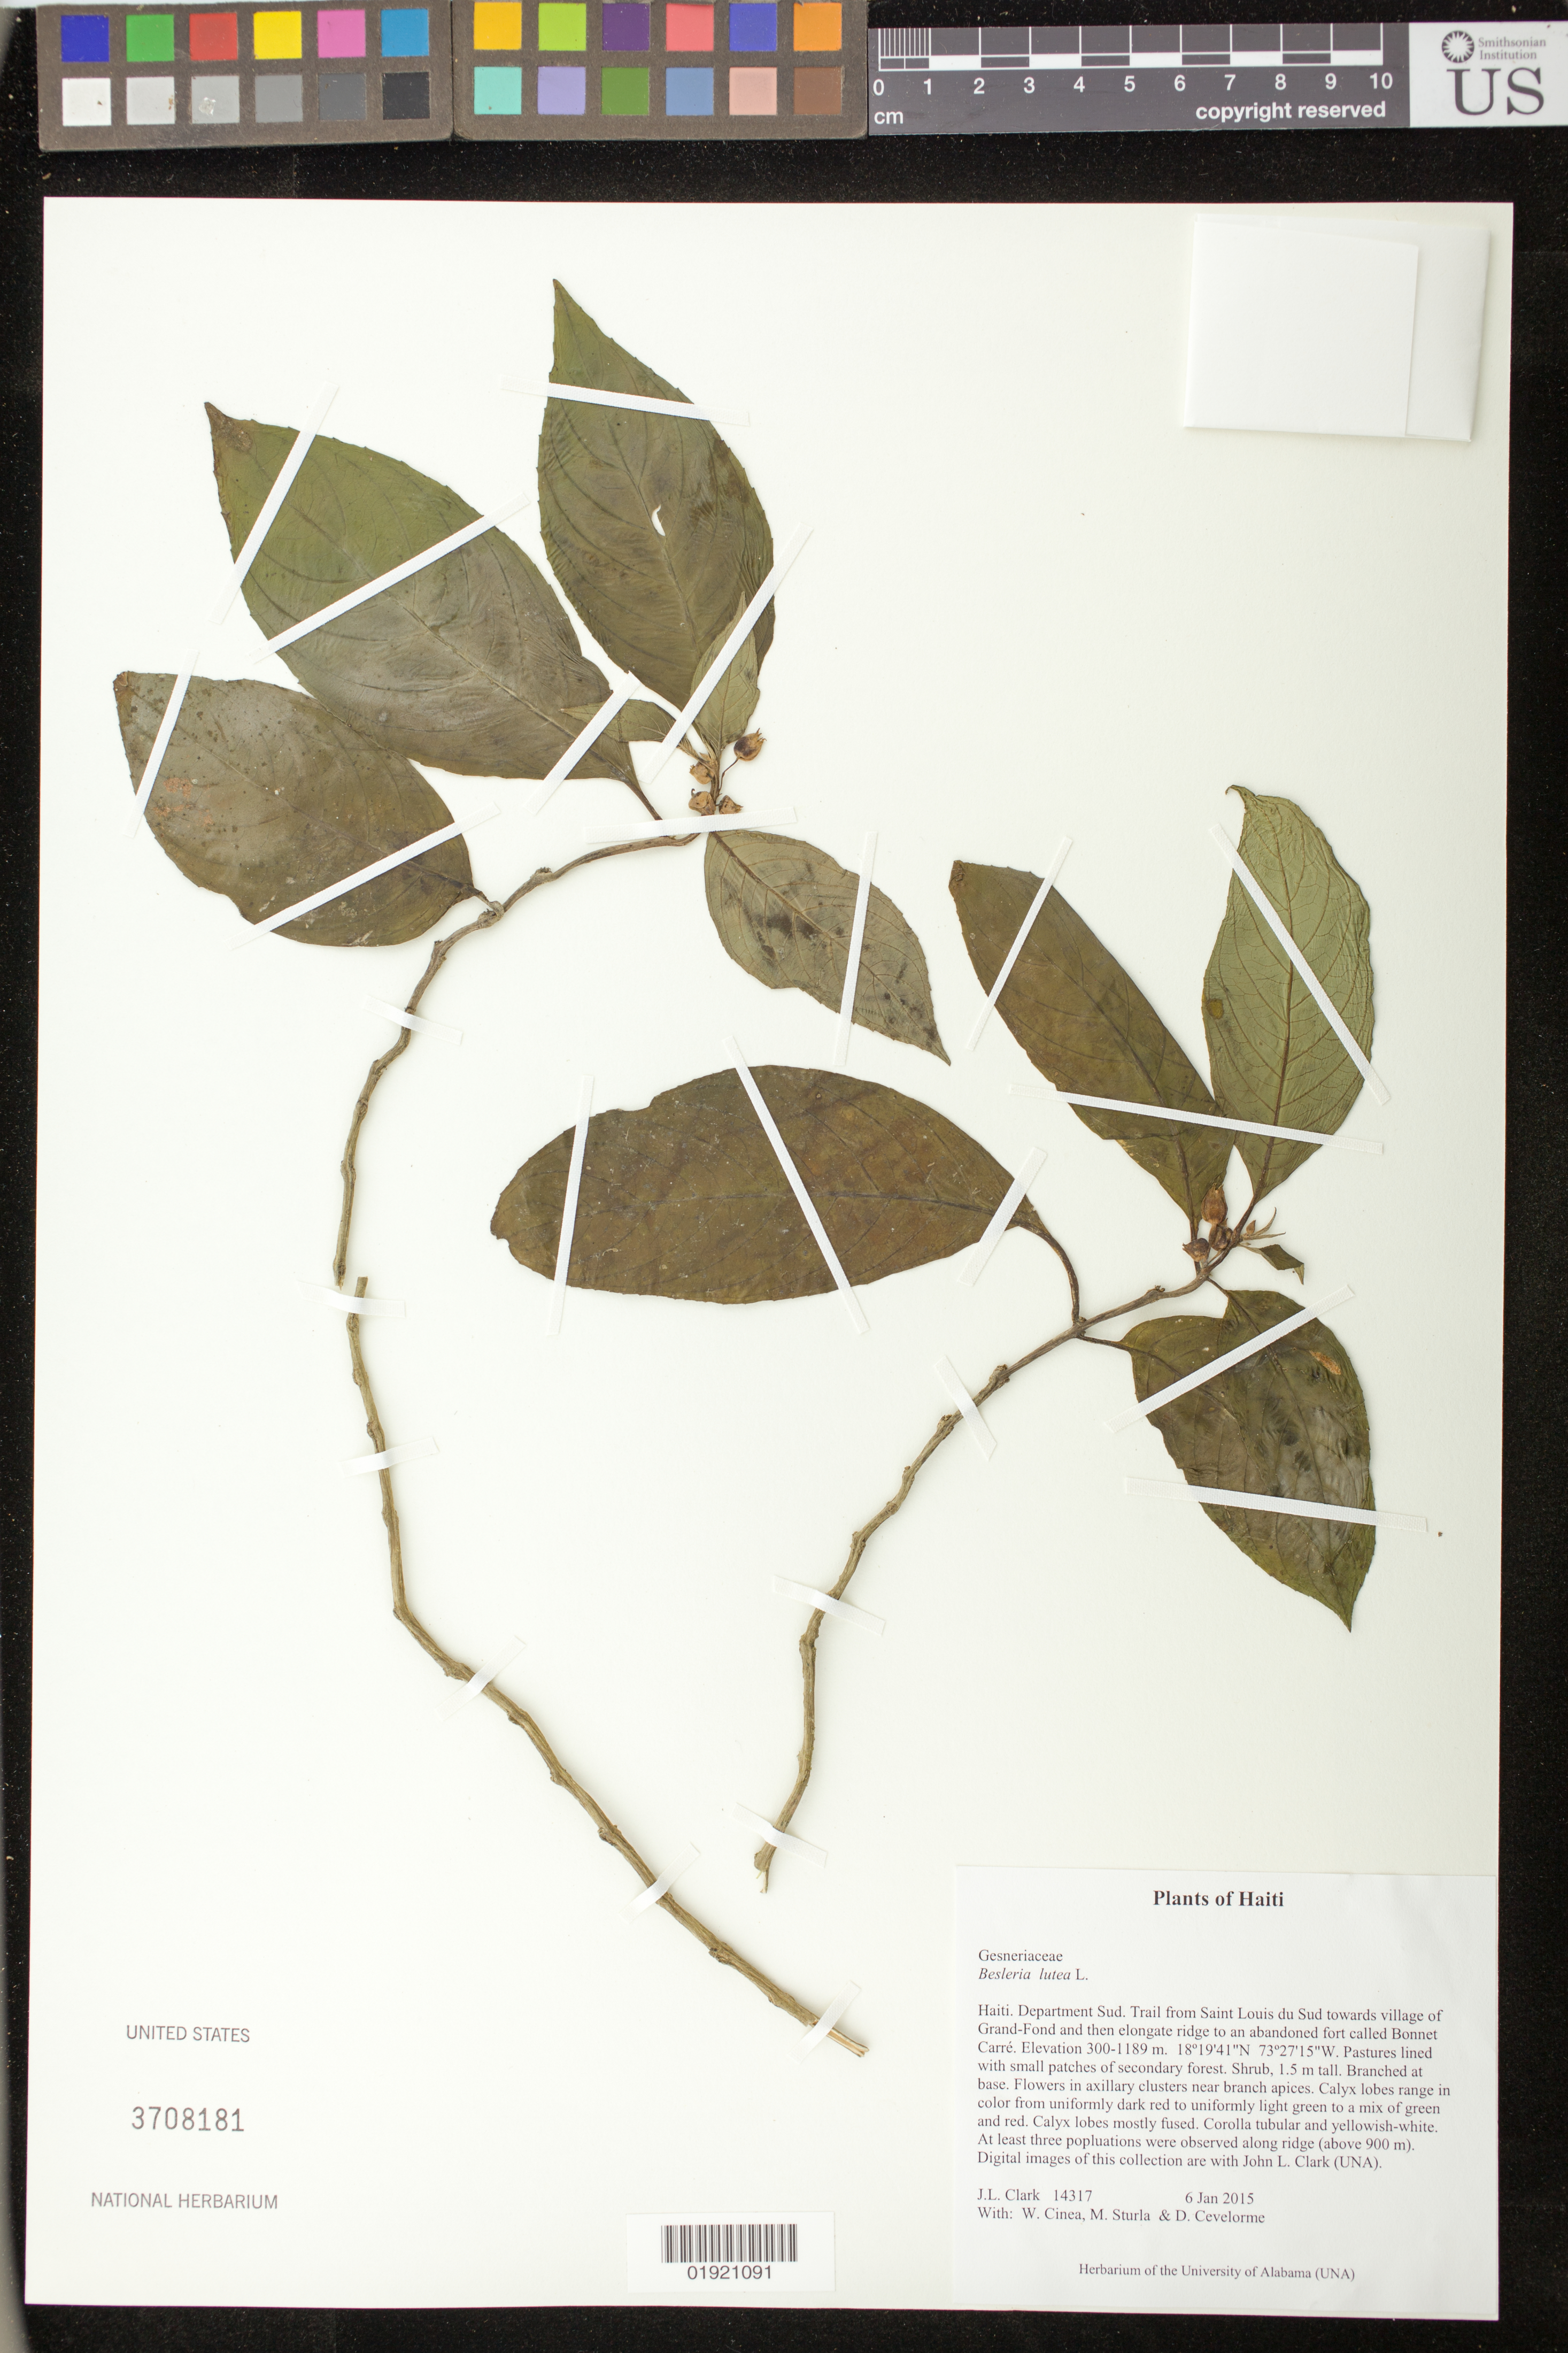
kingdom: Plantae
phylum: Tracheophyta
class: Magnoliopsida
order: Lamiales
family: Gesneriaceae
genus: Besleria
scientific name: Besleria lutea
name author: L.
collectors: J. L. Clark, W. Cinea, M. Sturla & D. Cevelorme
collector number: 14317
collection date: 2015-01-06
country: Haiti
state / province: Sud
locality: Trail from Saint Louis du Sud towards village of Grand-Fond and then elongate ridge to an abandoned fort called Bonnet Carre.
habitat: Pastures lined with small patches of secondary forest.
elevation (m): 300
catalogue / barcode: US 3708181